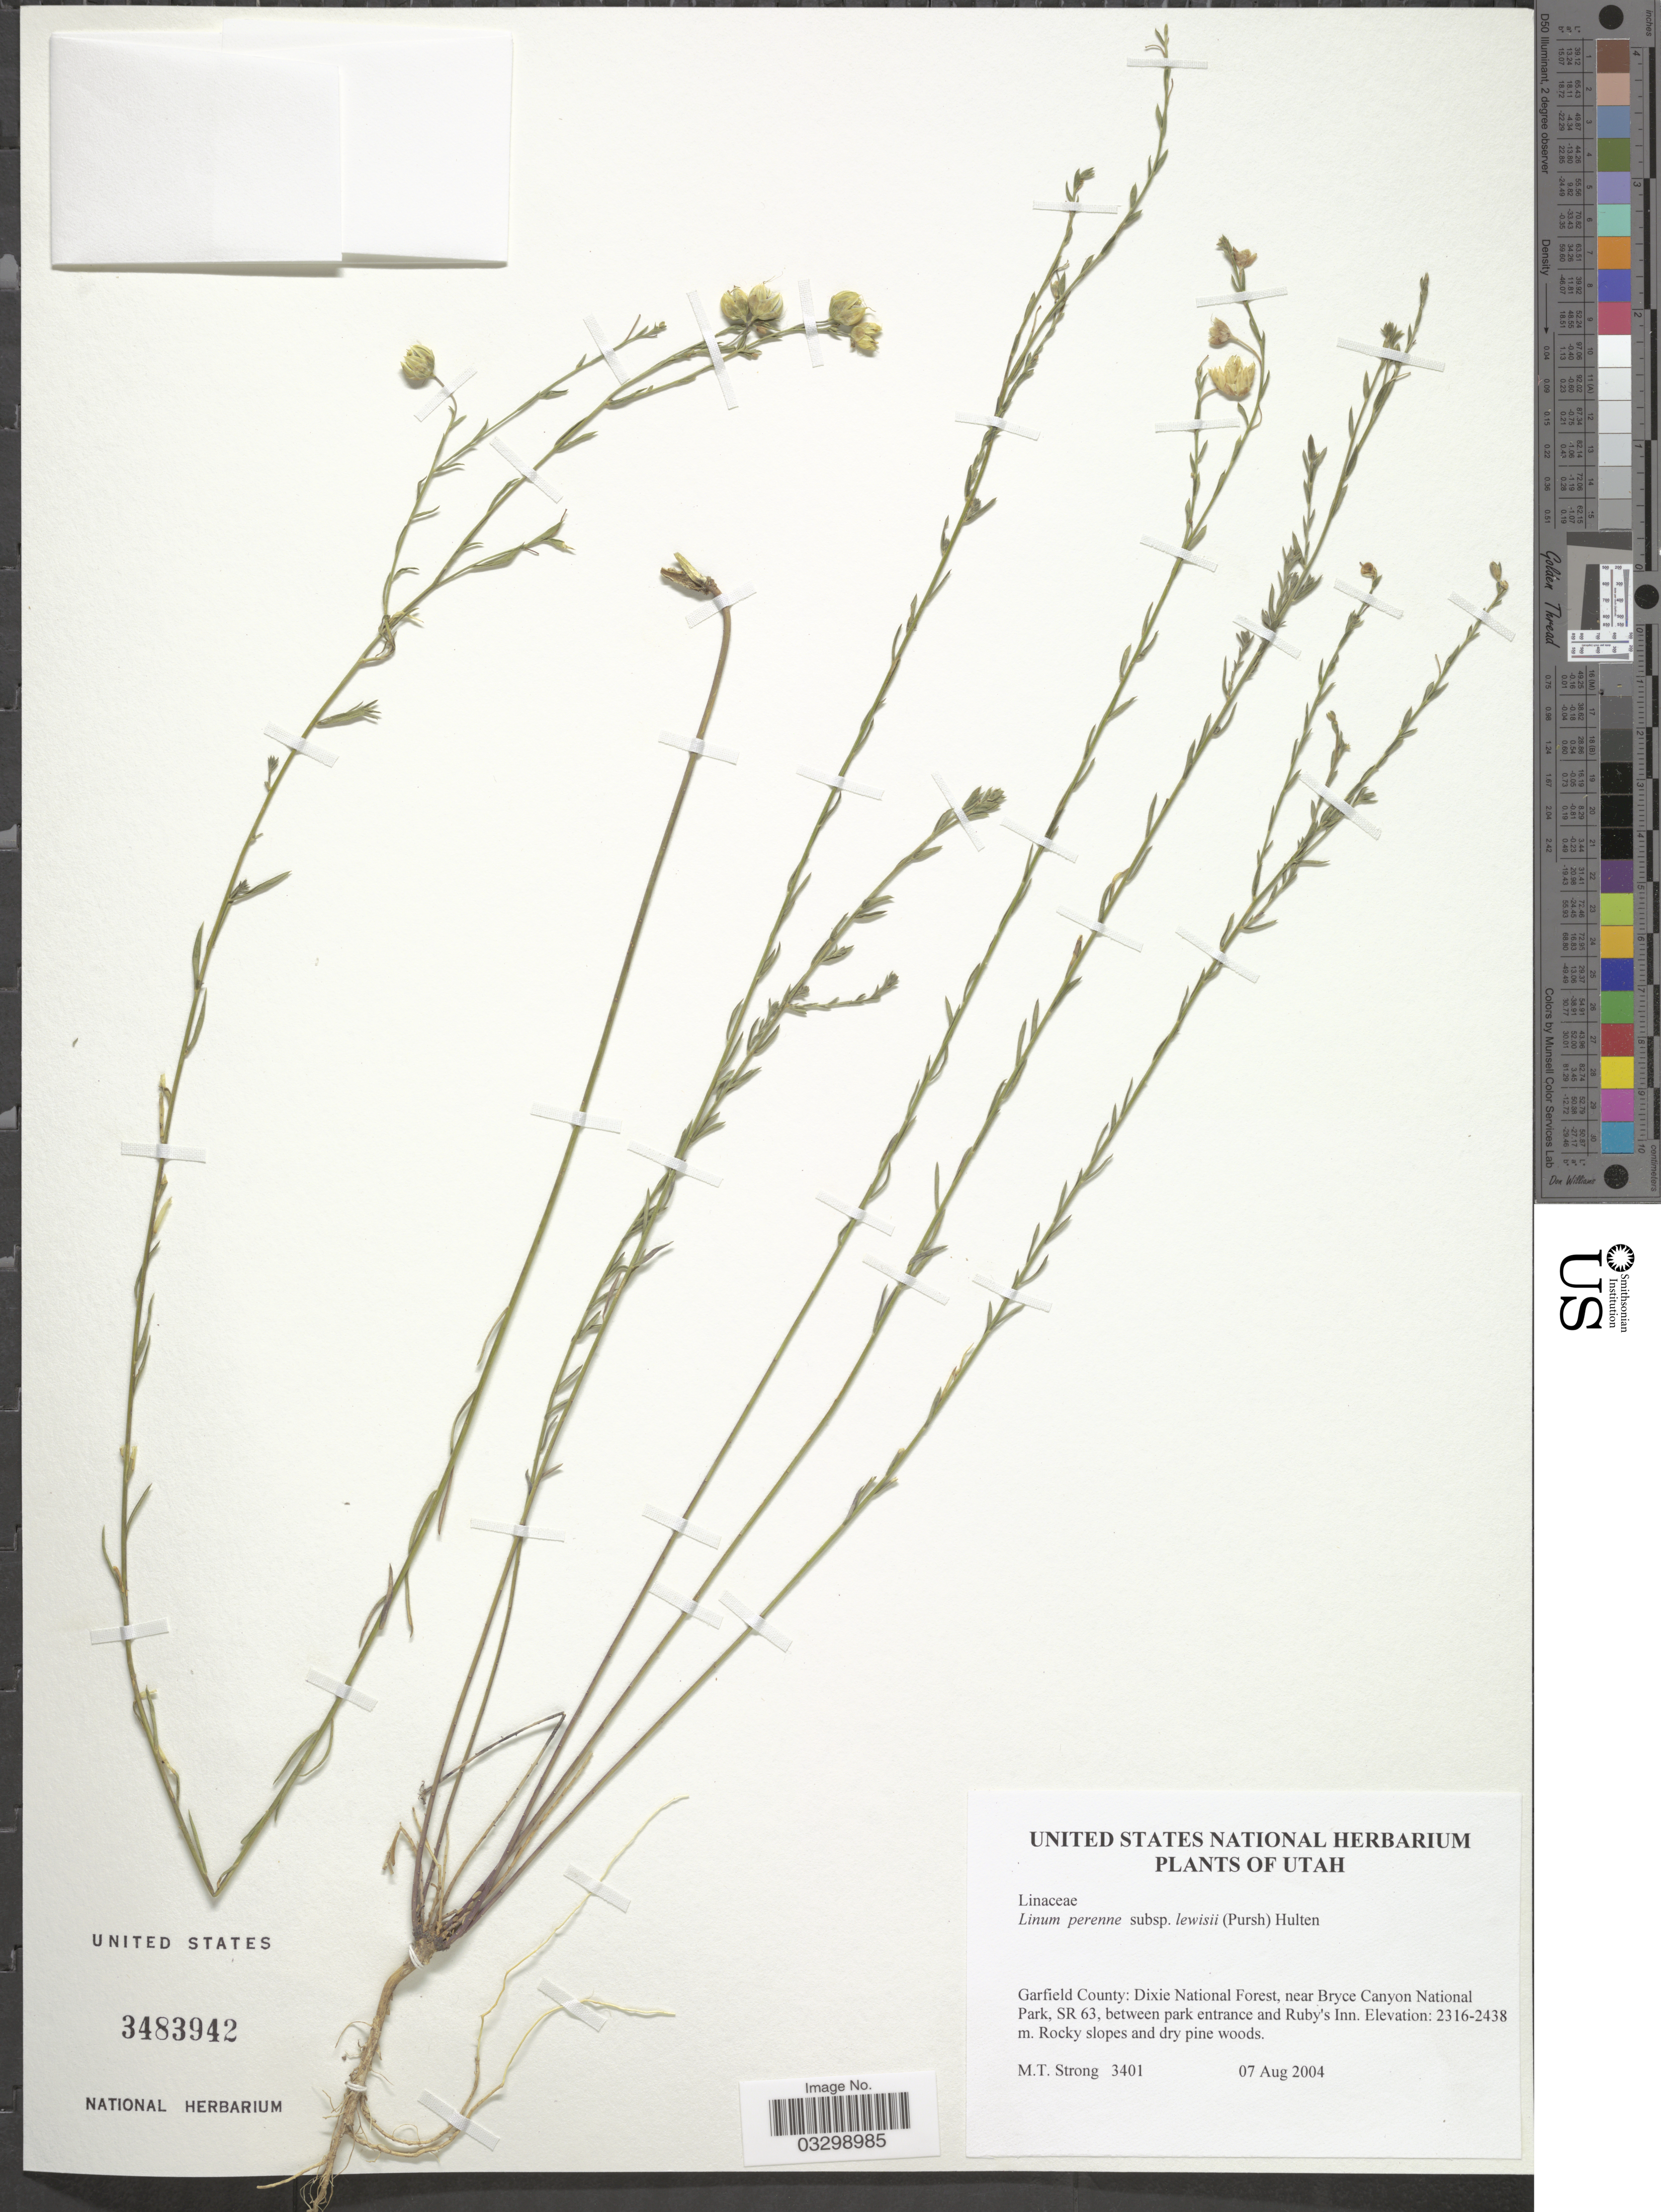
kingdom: Plantae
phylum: Tracheophyta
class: Magnoliopsida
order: Malpighiales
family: Linaceae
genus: Linum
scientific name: Linum perenne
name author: L.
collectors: M. T. Strong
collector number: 3401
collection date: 2004-08-07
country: United States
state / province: Utah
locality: Garfield County: Dixie National Forest, near Bryce Canyon National Park, SR 63, between park entrance and Ruby's Inn.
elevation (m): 2316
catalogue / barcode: US 3483942